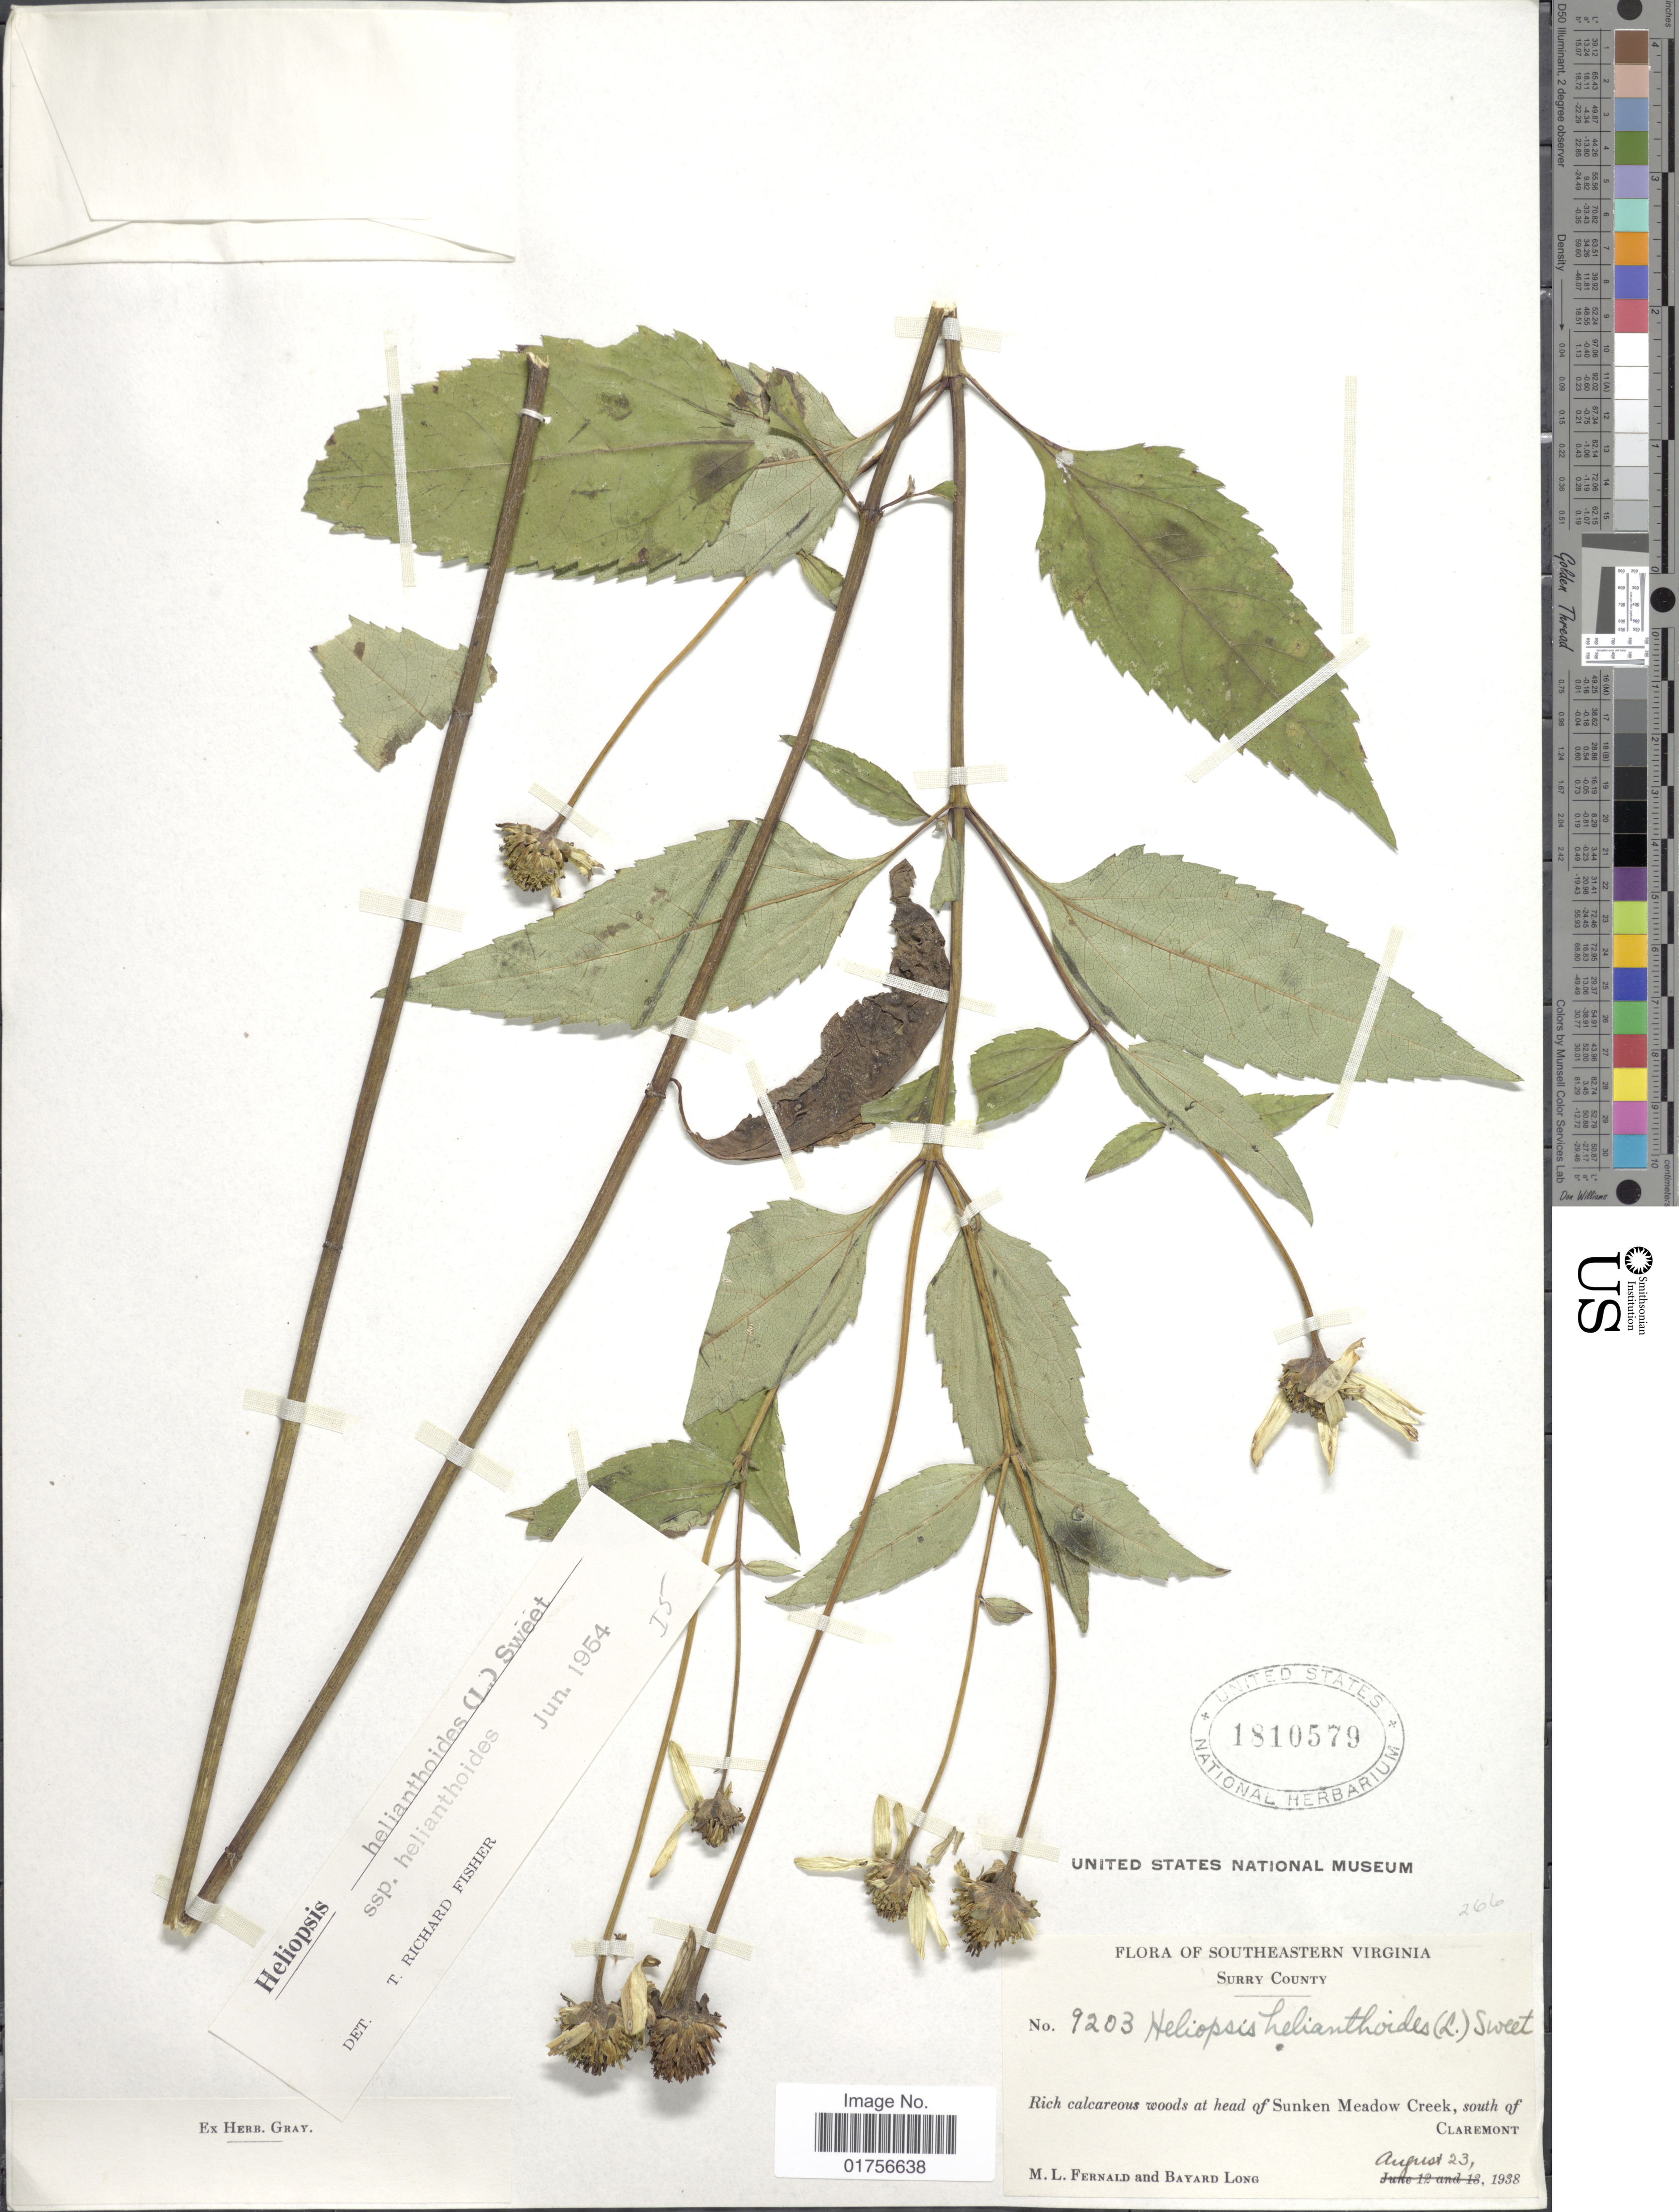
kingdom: Plantae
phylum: Tracheophyta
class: Magnoliopsida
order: Asterales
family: Asteraceae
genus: Heliopsis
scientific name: Heliopsis helianthoides subsp. helianthoides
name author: (L.) Sweet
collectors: M. L. Fernald & B. Long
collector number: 9203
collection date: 1938-08-23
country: United States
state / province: Virginia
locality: Southern Virginia, Surry County, rich calcareous woods at head of Suncken Meadow Creek, south of Claremont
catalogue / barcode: US 1810579